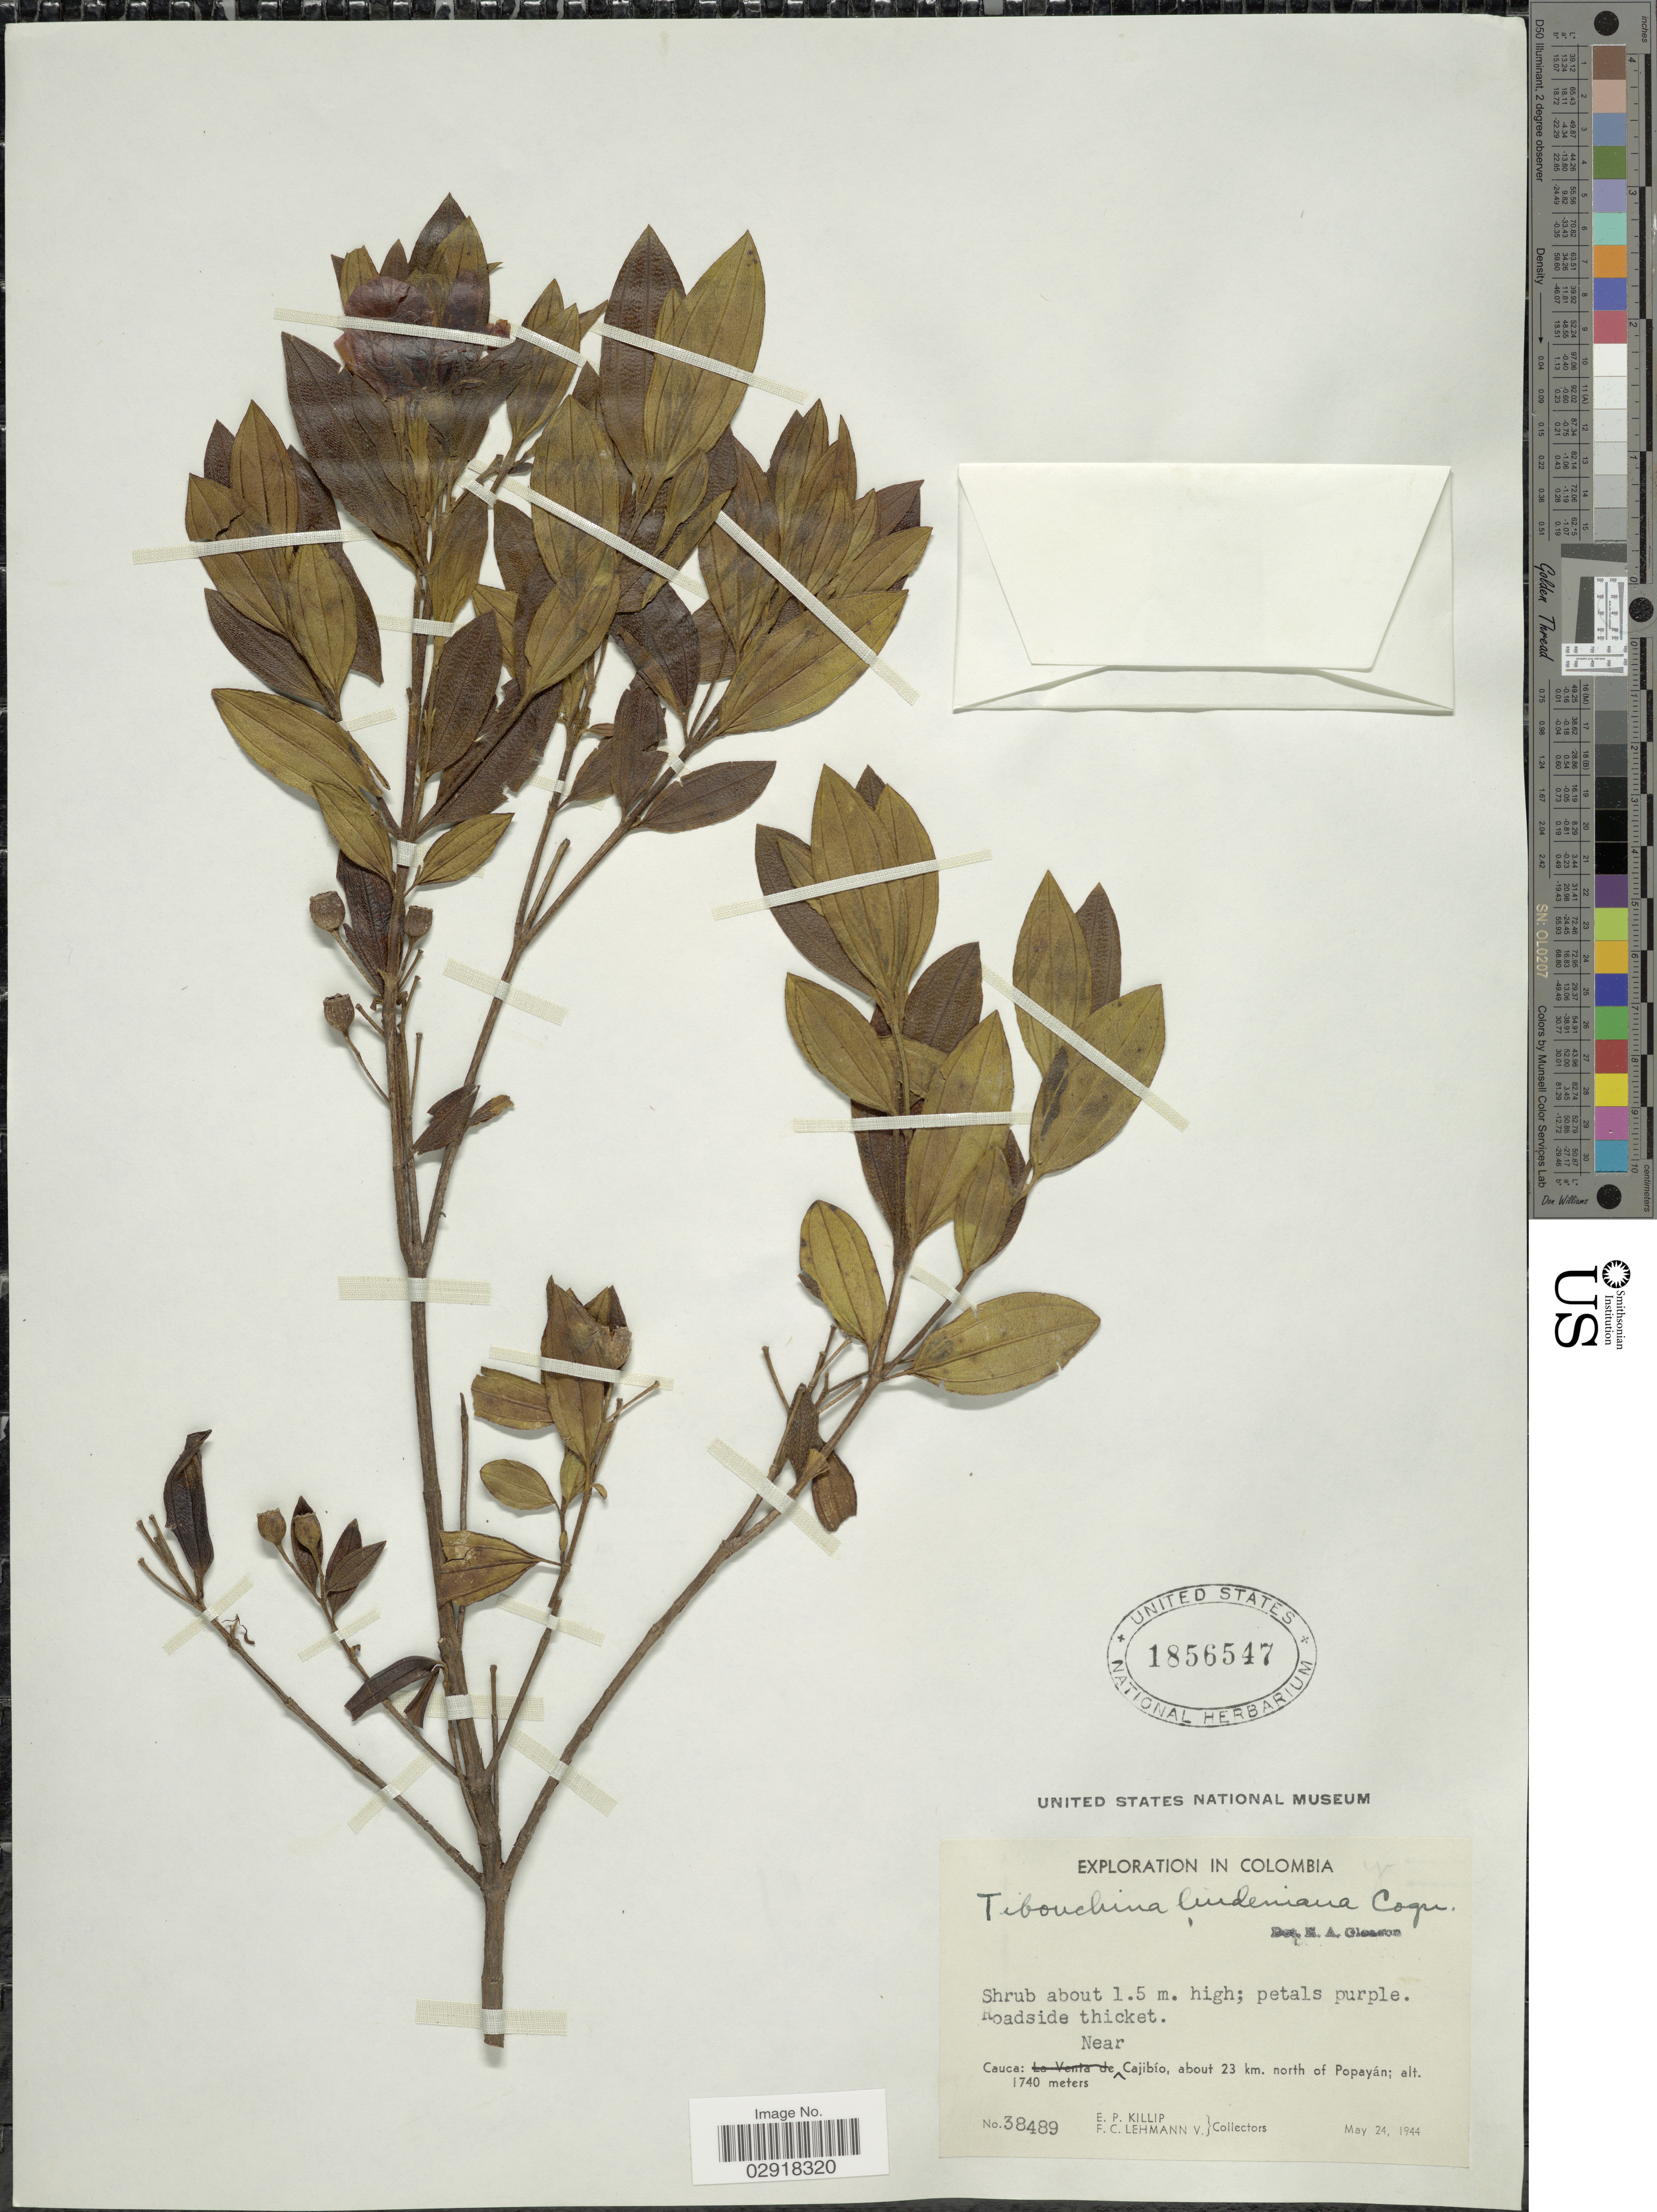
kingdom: Plantae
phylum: Tracheophyta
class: Magnoliopsida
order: Myrtales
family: Melastomataceae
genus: Pleroma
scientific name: Pleroma martiale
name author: (Cham.) Triana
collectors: E. P. Killip & F. Lehmann v.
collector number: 38489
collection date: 1944-05-24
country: Colombia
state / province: Cauca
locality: Near Cajibío, about 23 km. north of Popayán.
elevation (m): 1740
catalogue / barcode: US 1856547